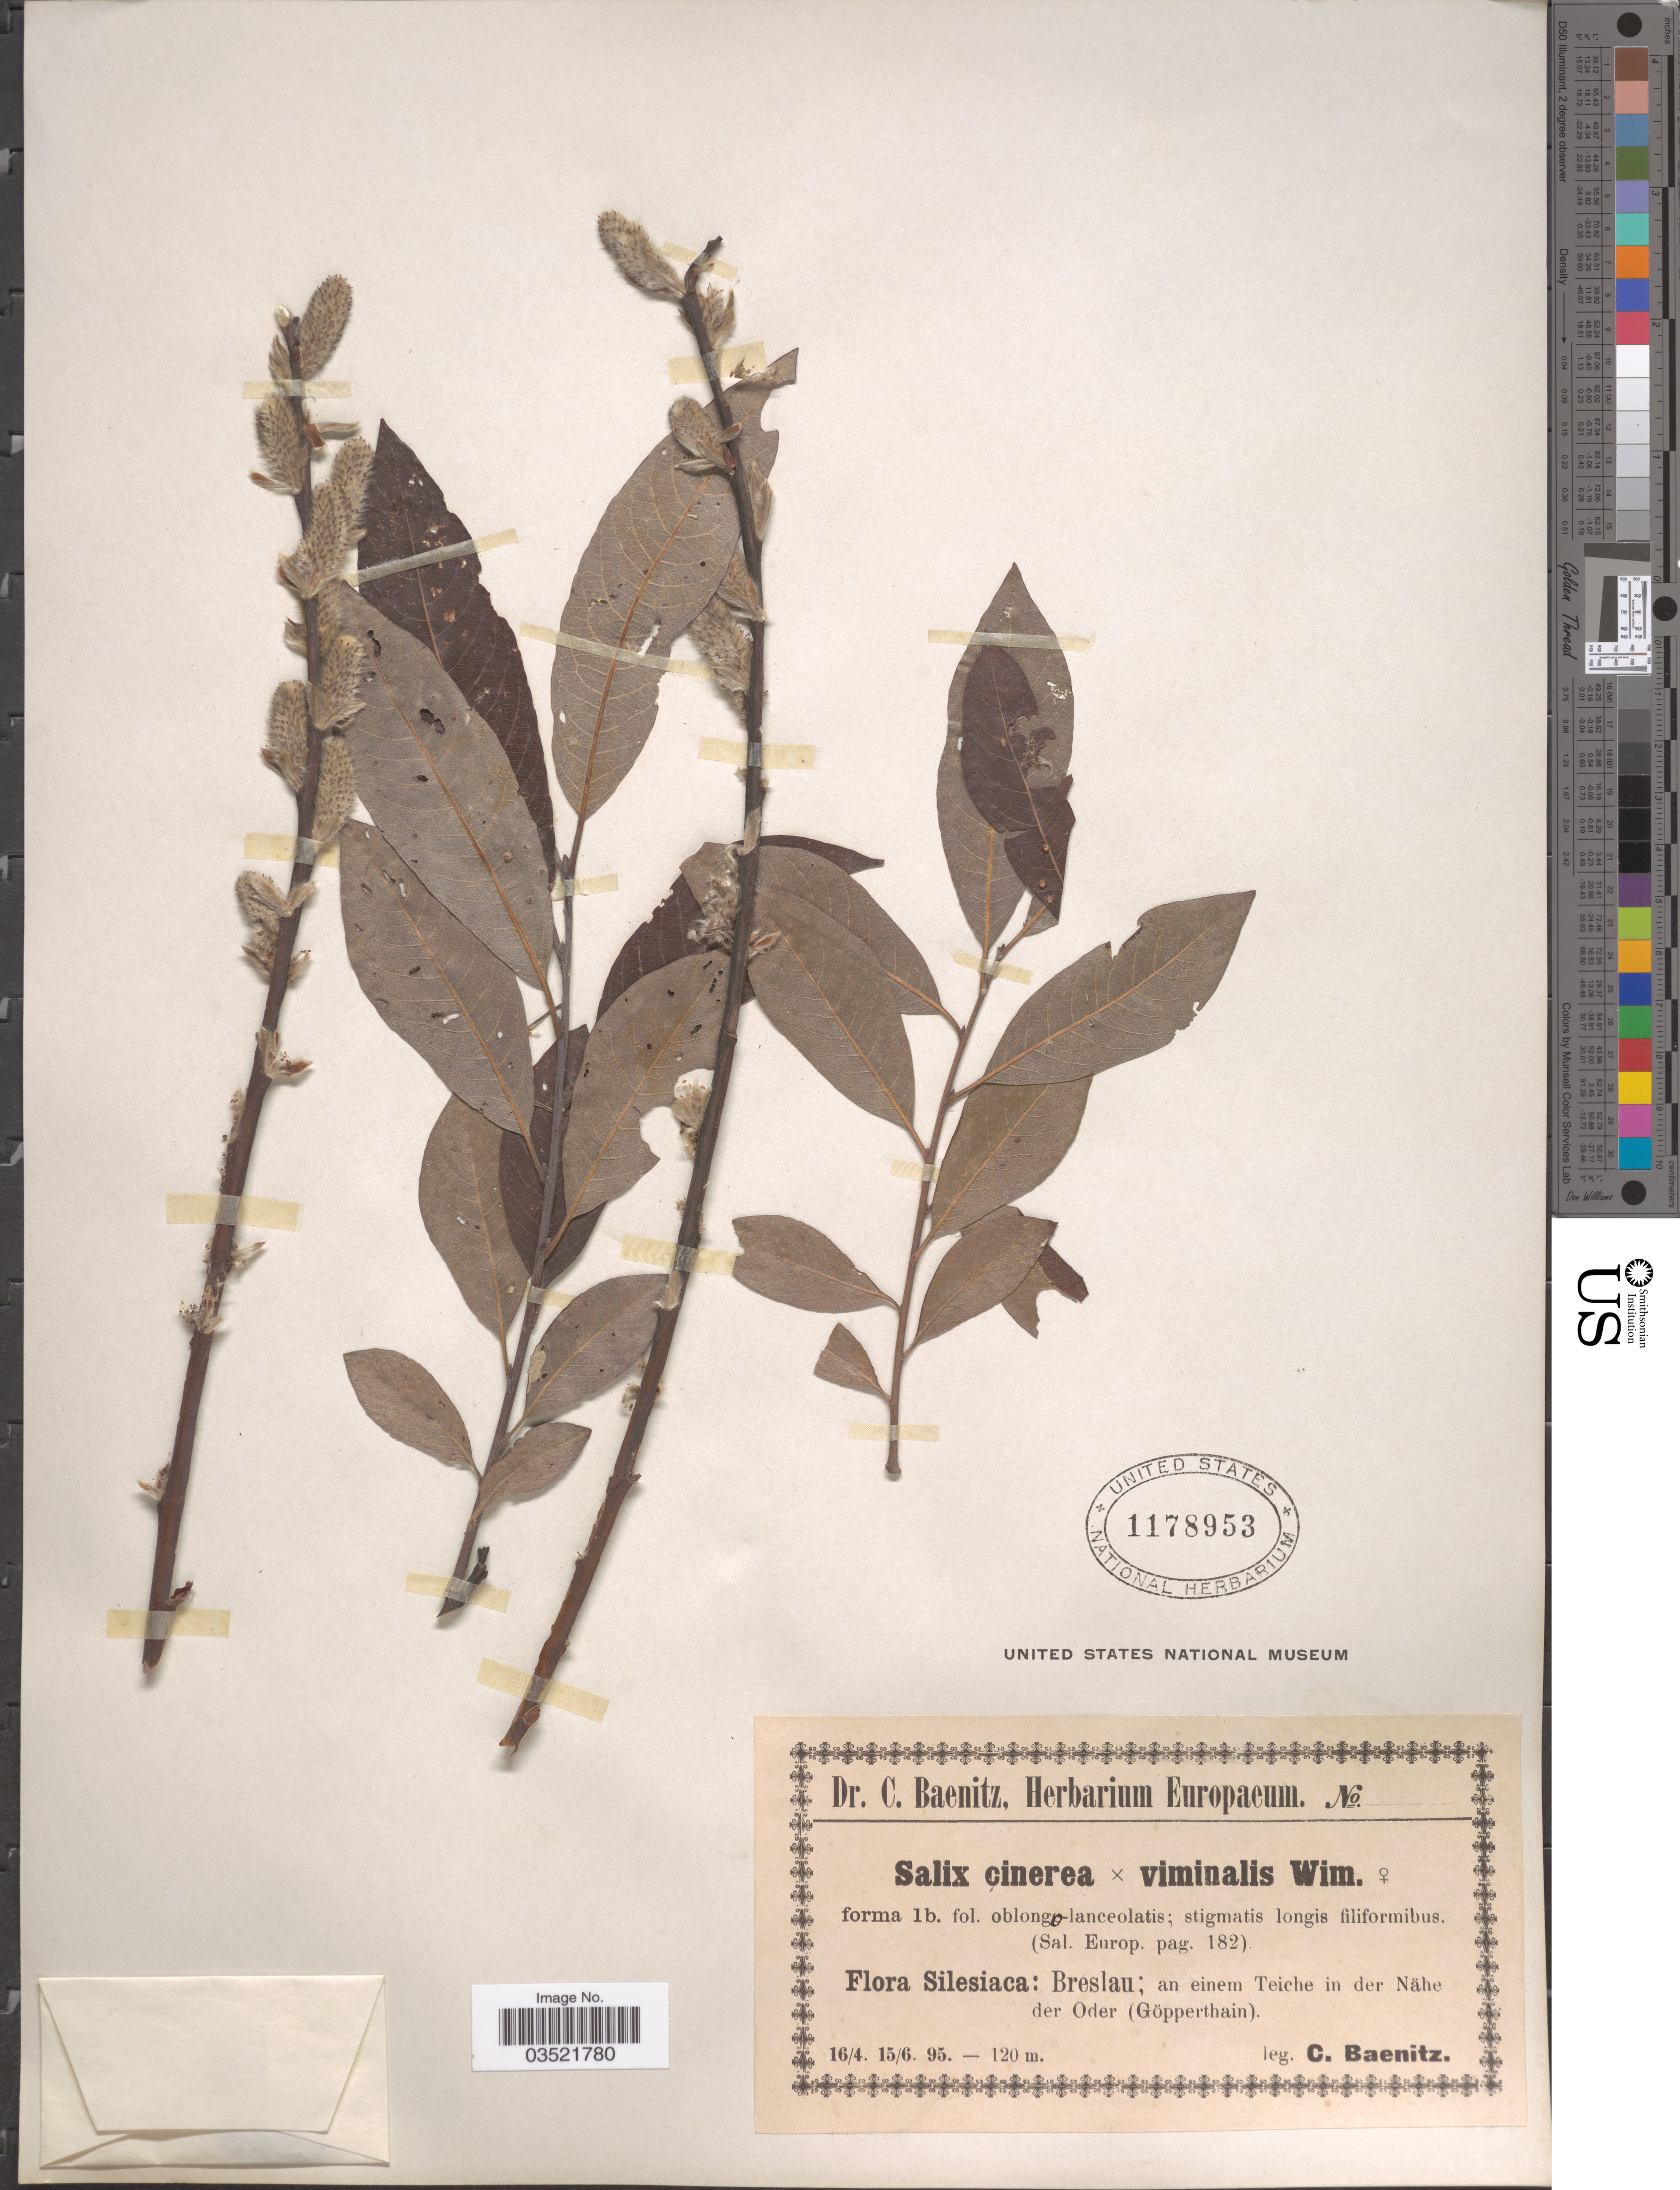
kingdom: Plantae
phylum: Tracheophyta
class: Magnoliopsida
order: Malpighiales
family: Salicaceae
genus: Salix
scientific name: Salix cinerea x S. viminalis L.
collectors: C. G. Baenitz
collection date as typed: Transcribed d/m/y: 16/4/95 to 15/6/95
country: Poland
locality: Silesiaca: Breslau; an einem Teiche in der Nähe der Oder (Göpperthain).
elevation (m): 120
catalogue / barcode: US 1178953